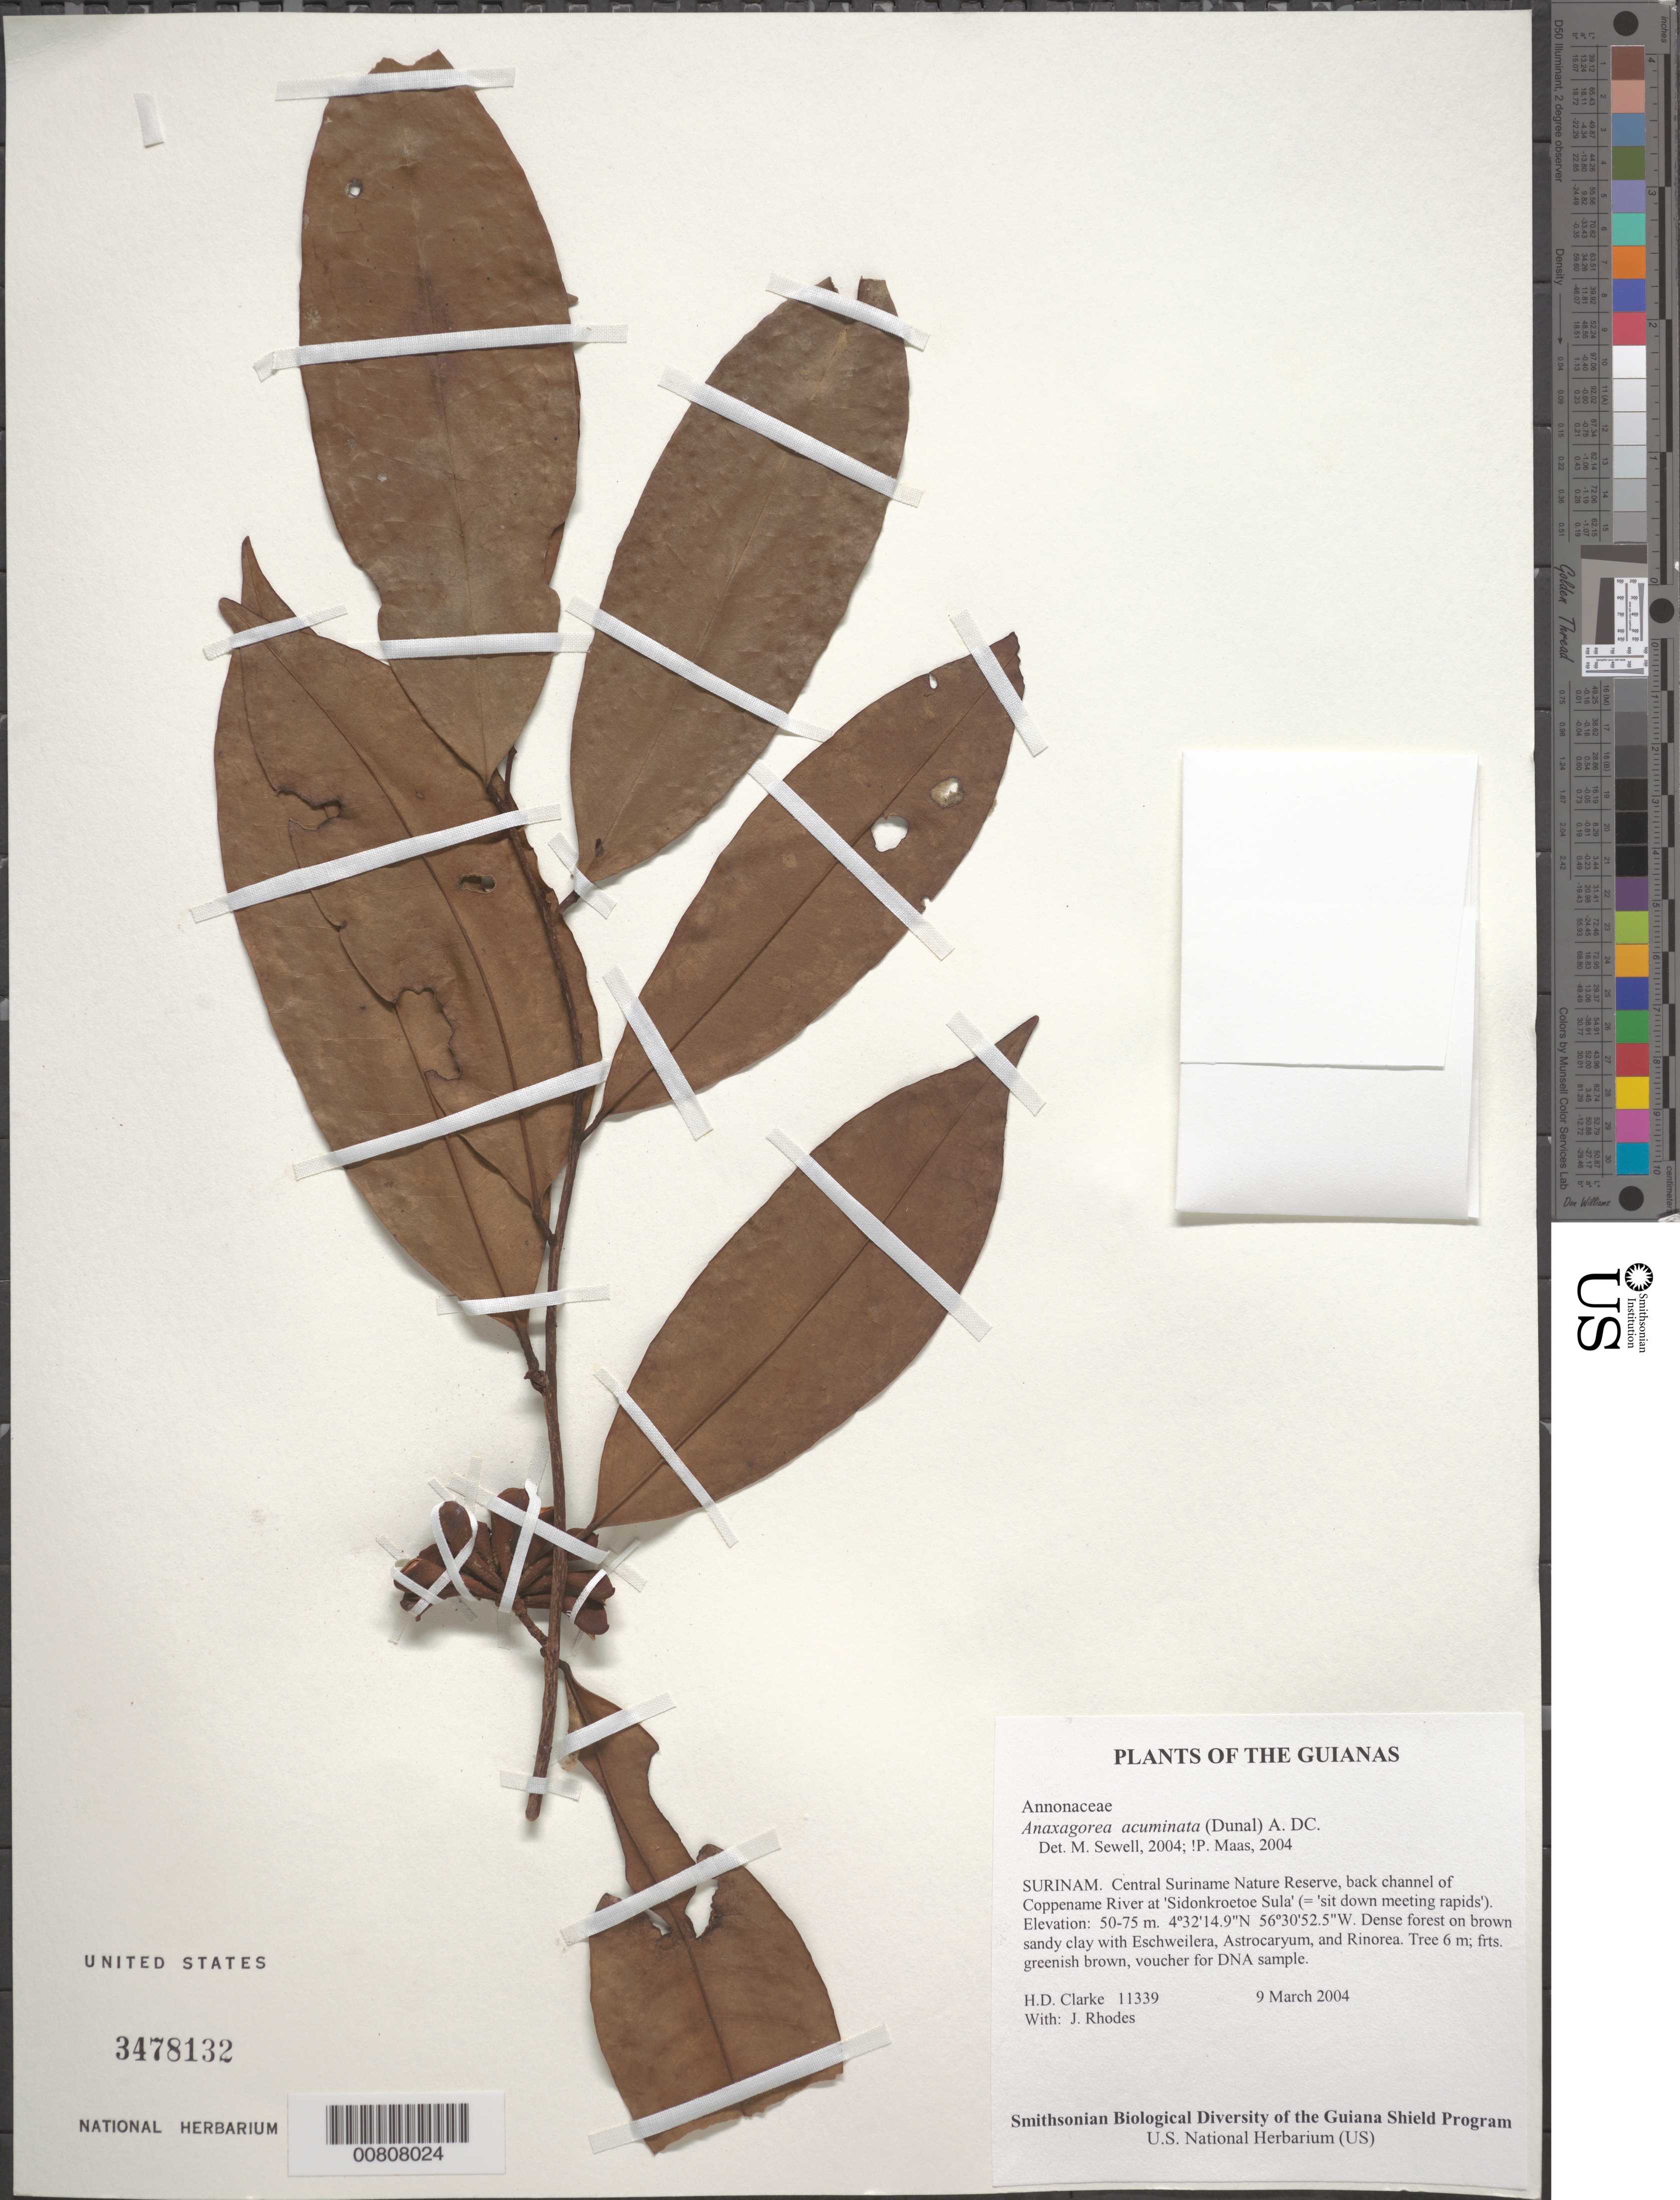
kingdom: Plantae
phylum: Tracheophyta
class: Magnoliopsida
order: Magnoliales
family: Annonaceae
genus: Anaxagorea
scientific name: Anaxagorea acuminata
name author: (Dunal) A. DC.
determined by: Maas, Paul J. M.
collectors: H. D. Clarke & J. Rhodes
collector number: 11339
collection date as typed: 9 March 2004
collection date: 2004-03-09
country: Suriname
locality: Central Suriname Nature Reserve, back channel of Coppename River at 'Sidonkroetoe Sula' (= 'sit down meeting rapids')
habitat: Dense forest on brown sandy clay with Eschweilera, Astrocaryum, and Rinorea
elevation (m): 50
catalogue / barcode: US 3478132